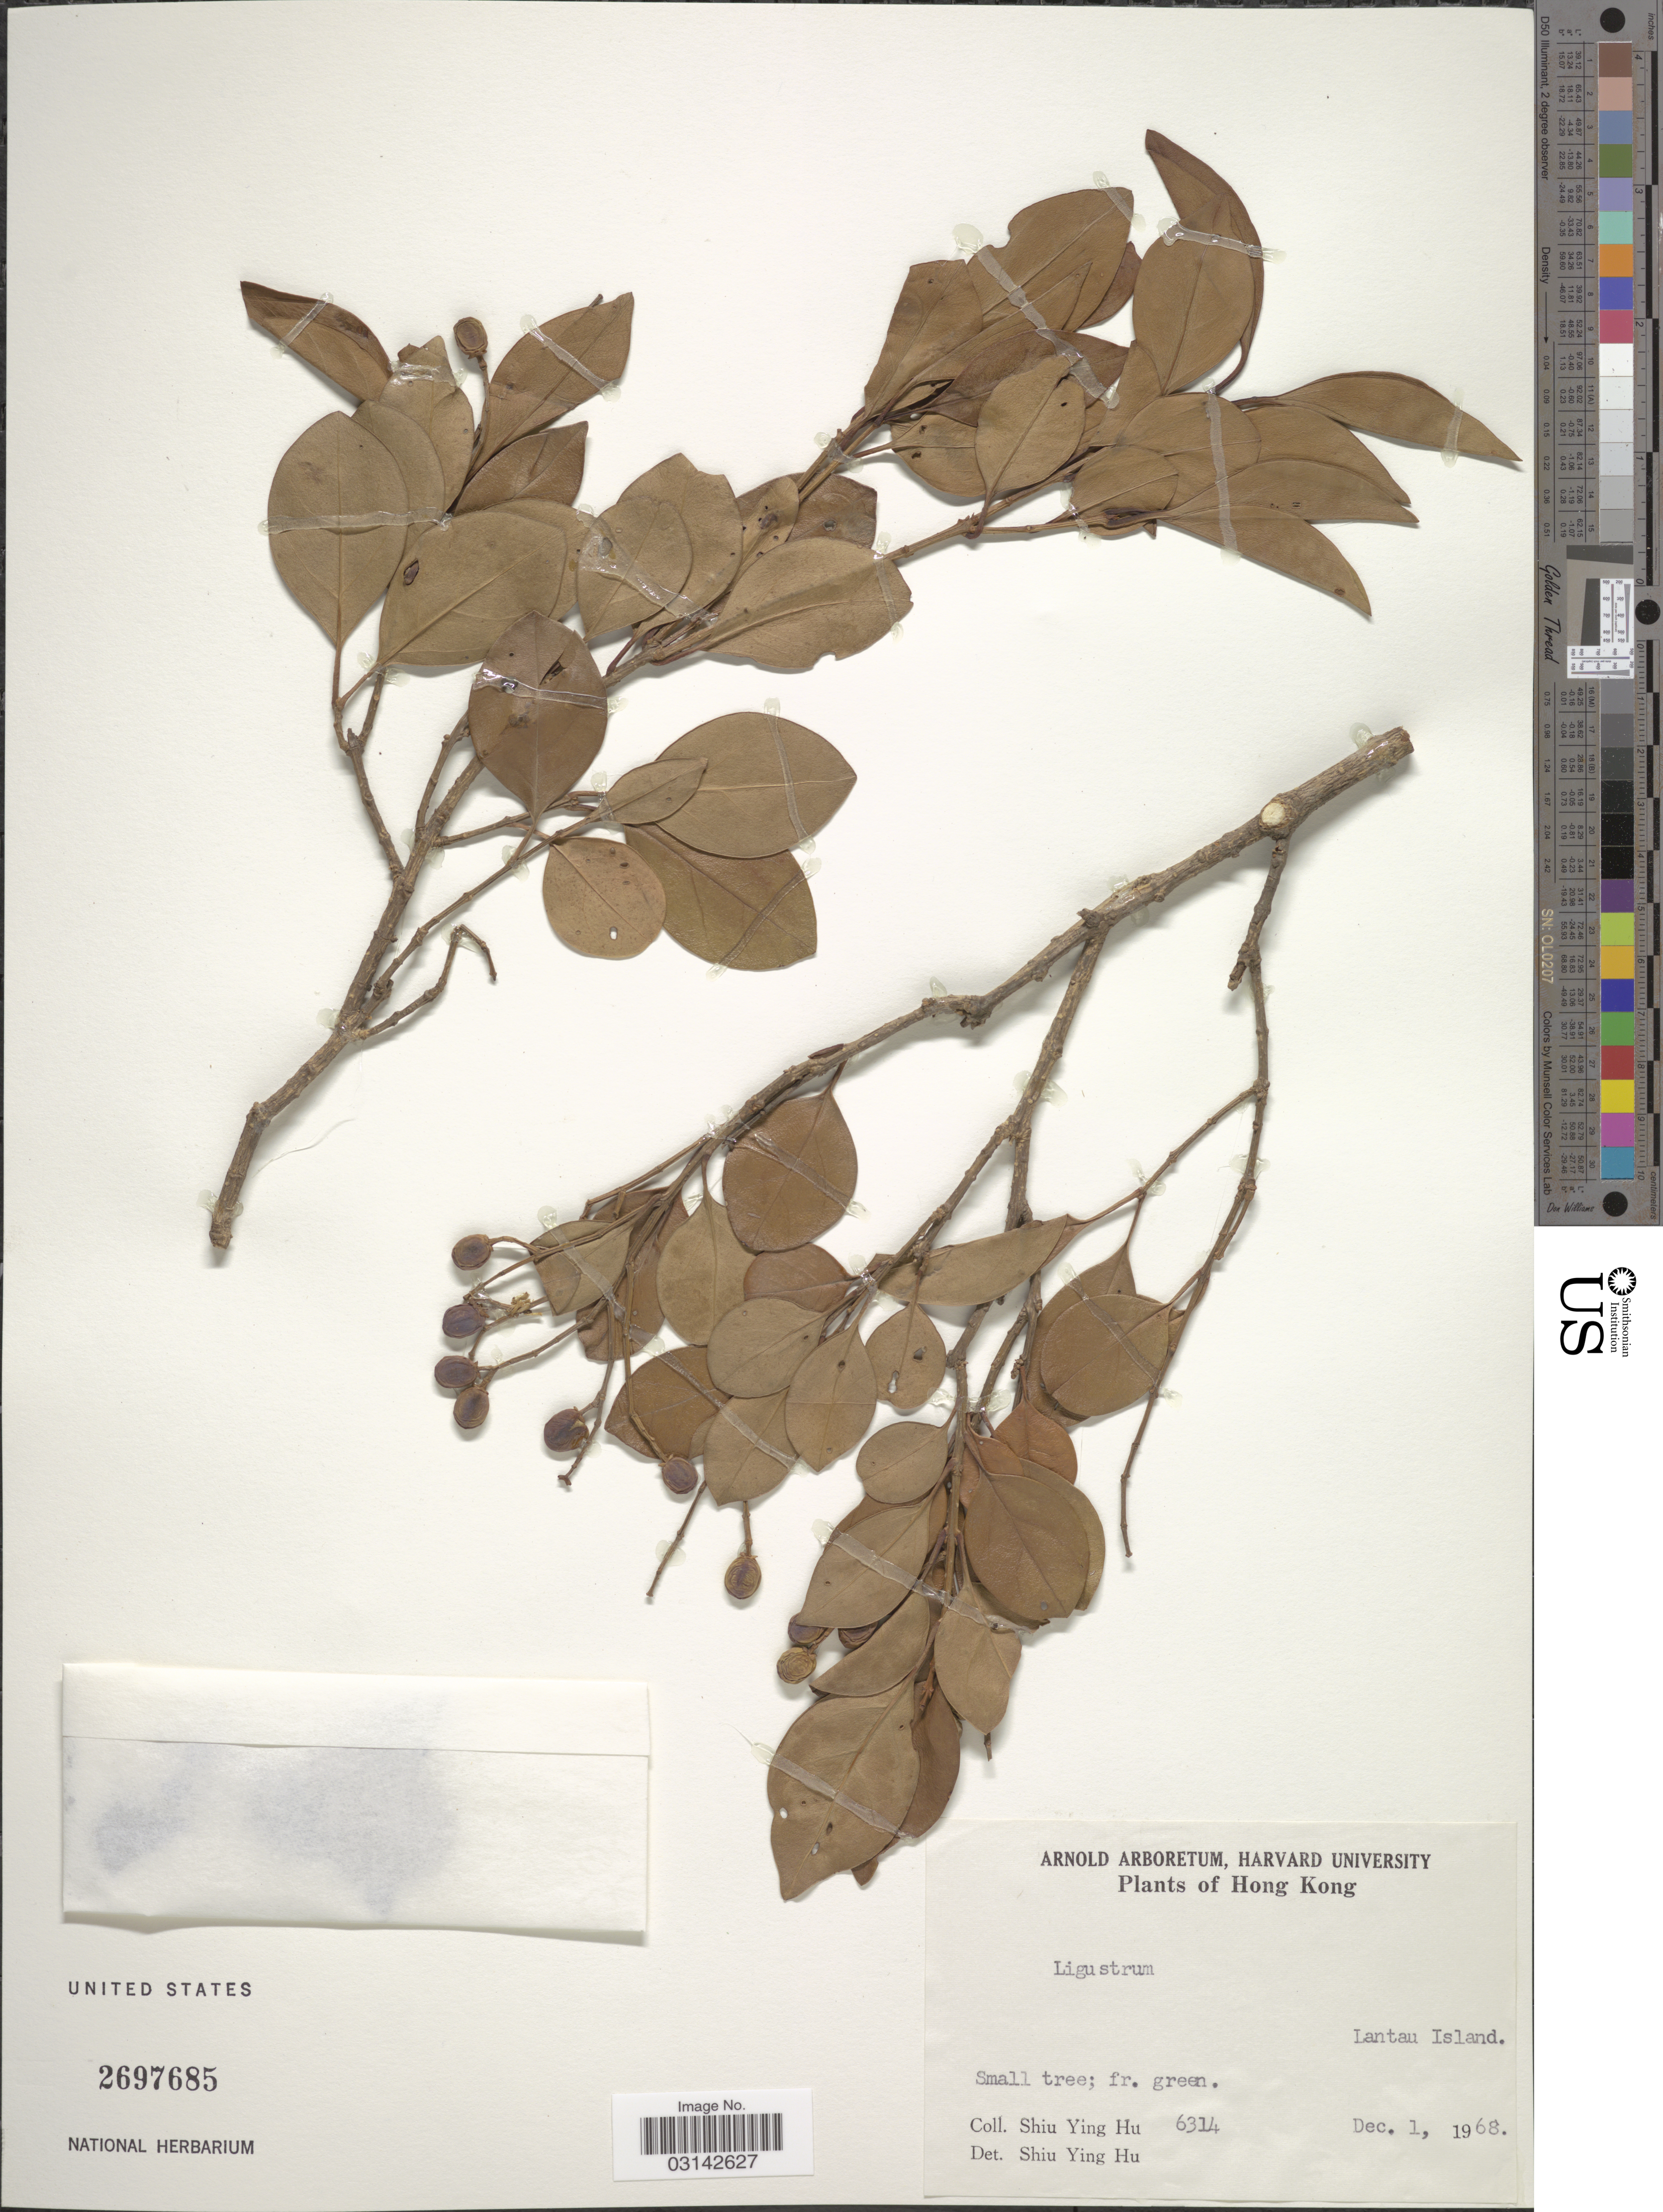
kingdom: Plantae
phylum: Tracheophyta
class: Magnoliopsida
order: Lamiales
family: Oleaceae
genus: Ligustrum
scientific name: Ligustrum sp.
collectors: S. Y. Hu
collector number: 6314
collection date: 1968-12-01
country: China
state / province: Hong Kong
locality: Lantau Island.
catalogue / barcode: US 2697685